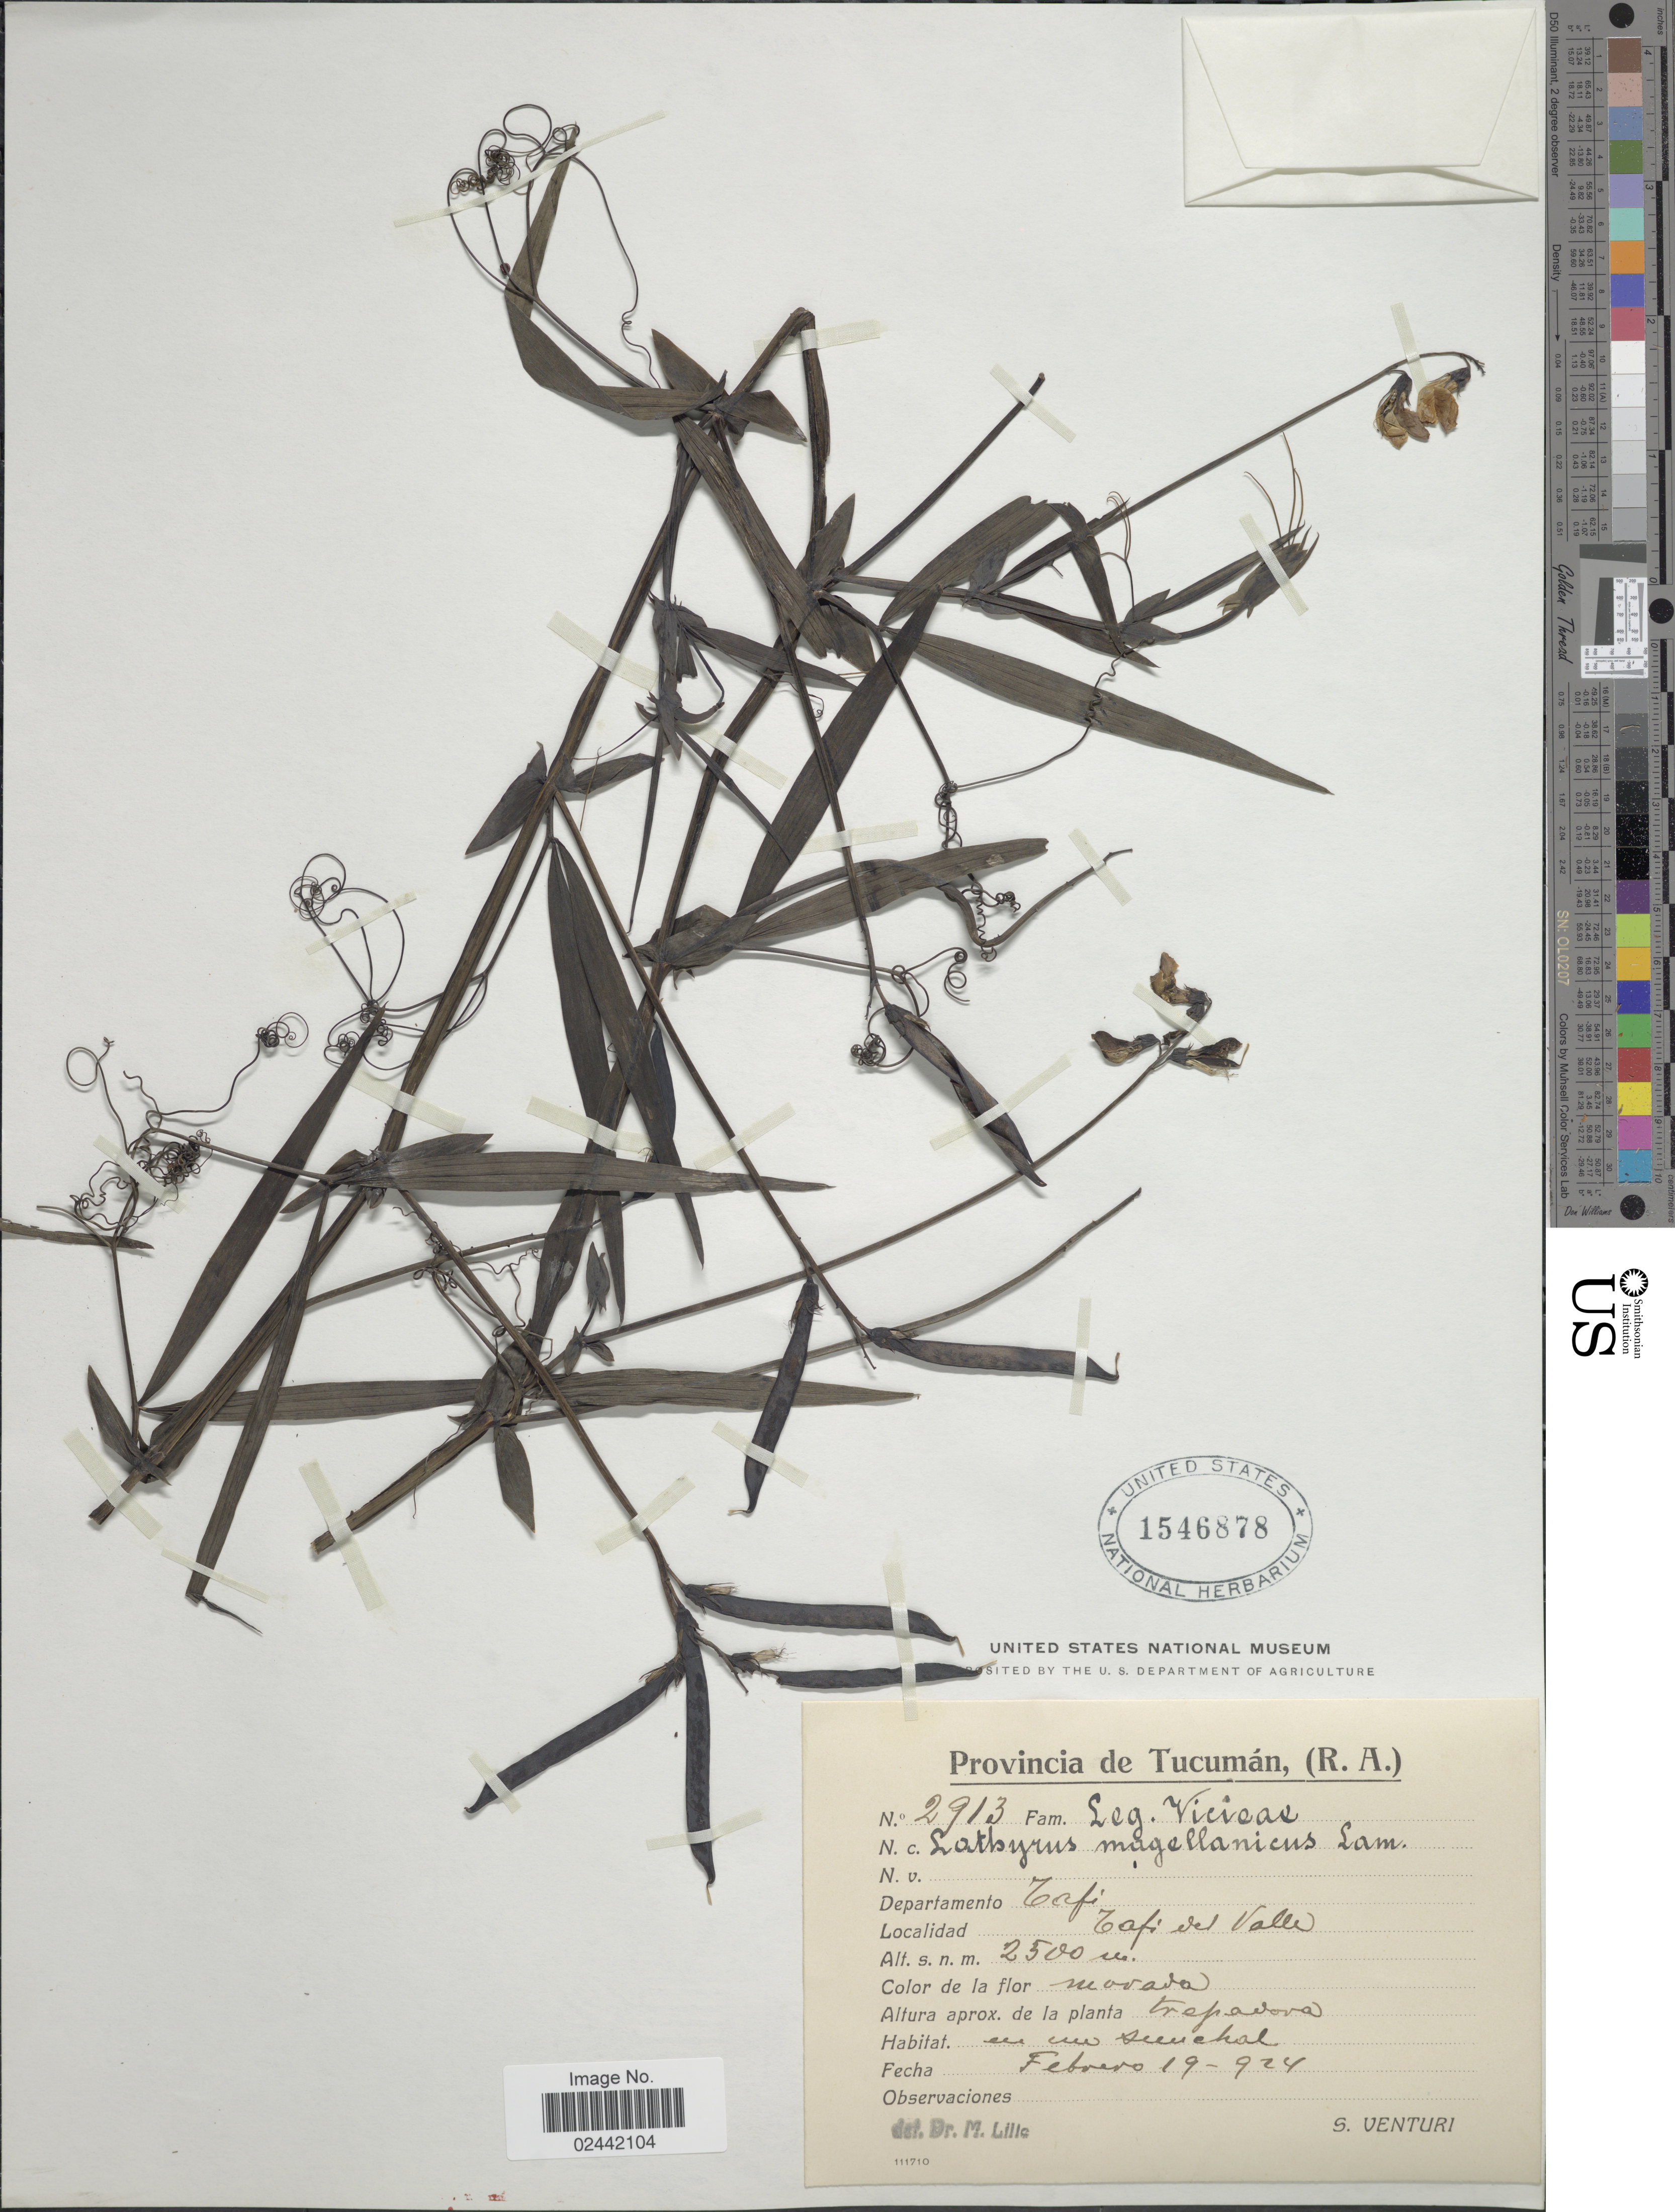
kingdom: Plantae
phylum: Tracheophyta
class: Magnoliopsida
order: Fabales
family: Fabaceae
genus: Lathyrus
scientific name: Lathyrus magellanicus var. tucumanensis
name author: Burkart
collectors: S. Venturi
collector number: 2913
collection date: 1924-02-19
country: Argentina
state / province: Tucuman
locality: Departamento: Tafi. Tafi del Valle.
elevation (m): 2500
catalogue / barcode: US 1546878